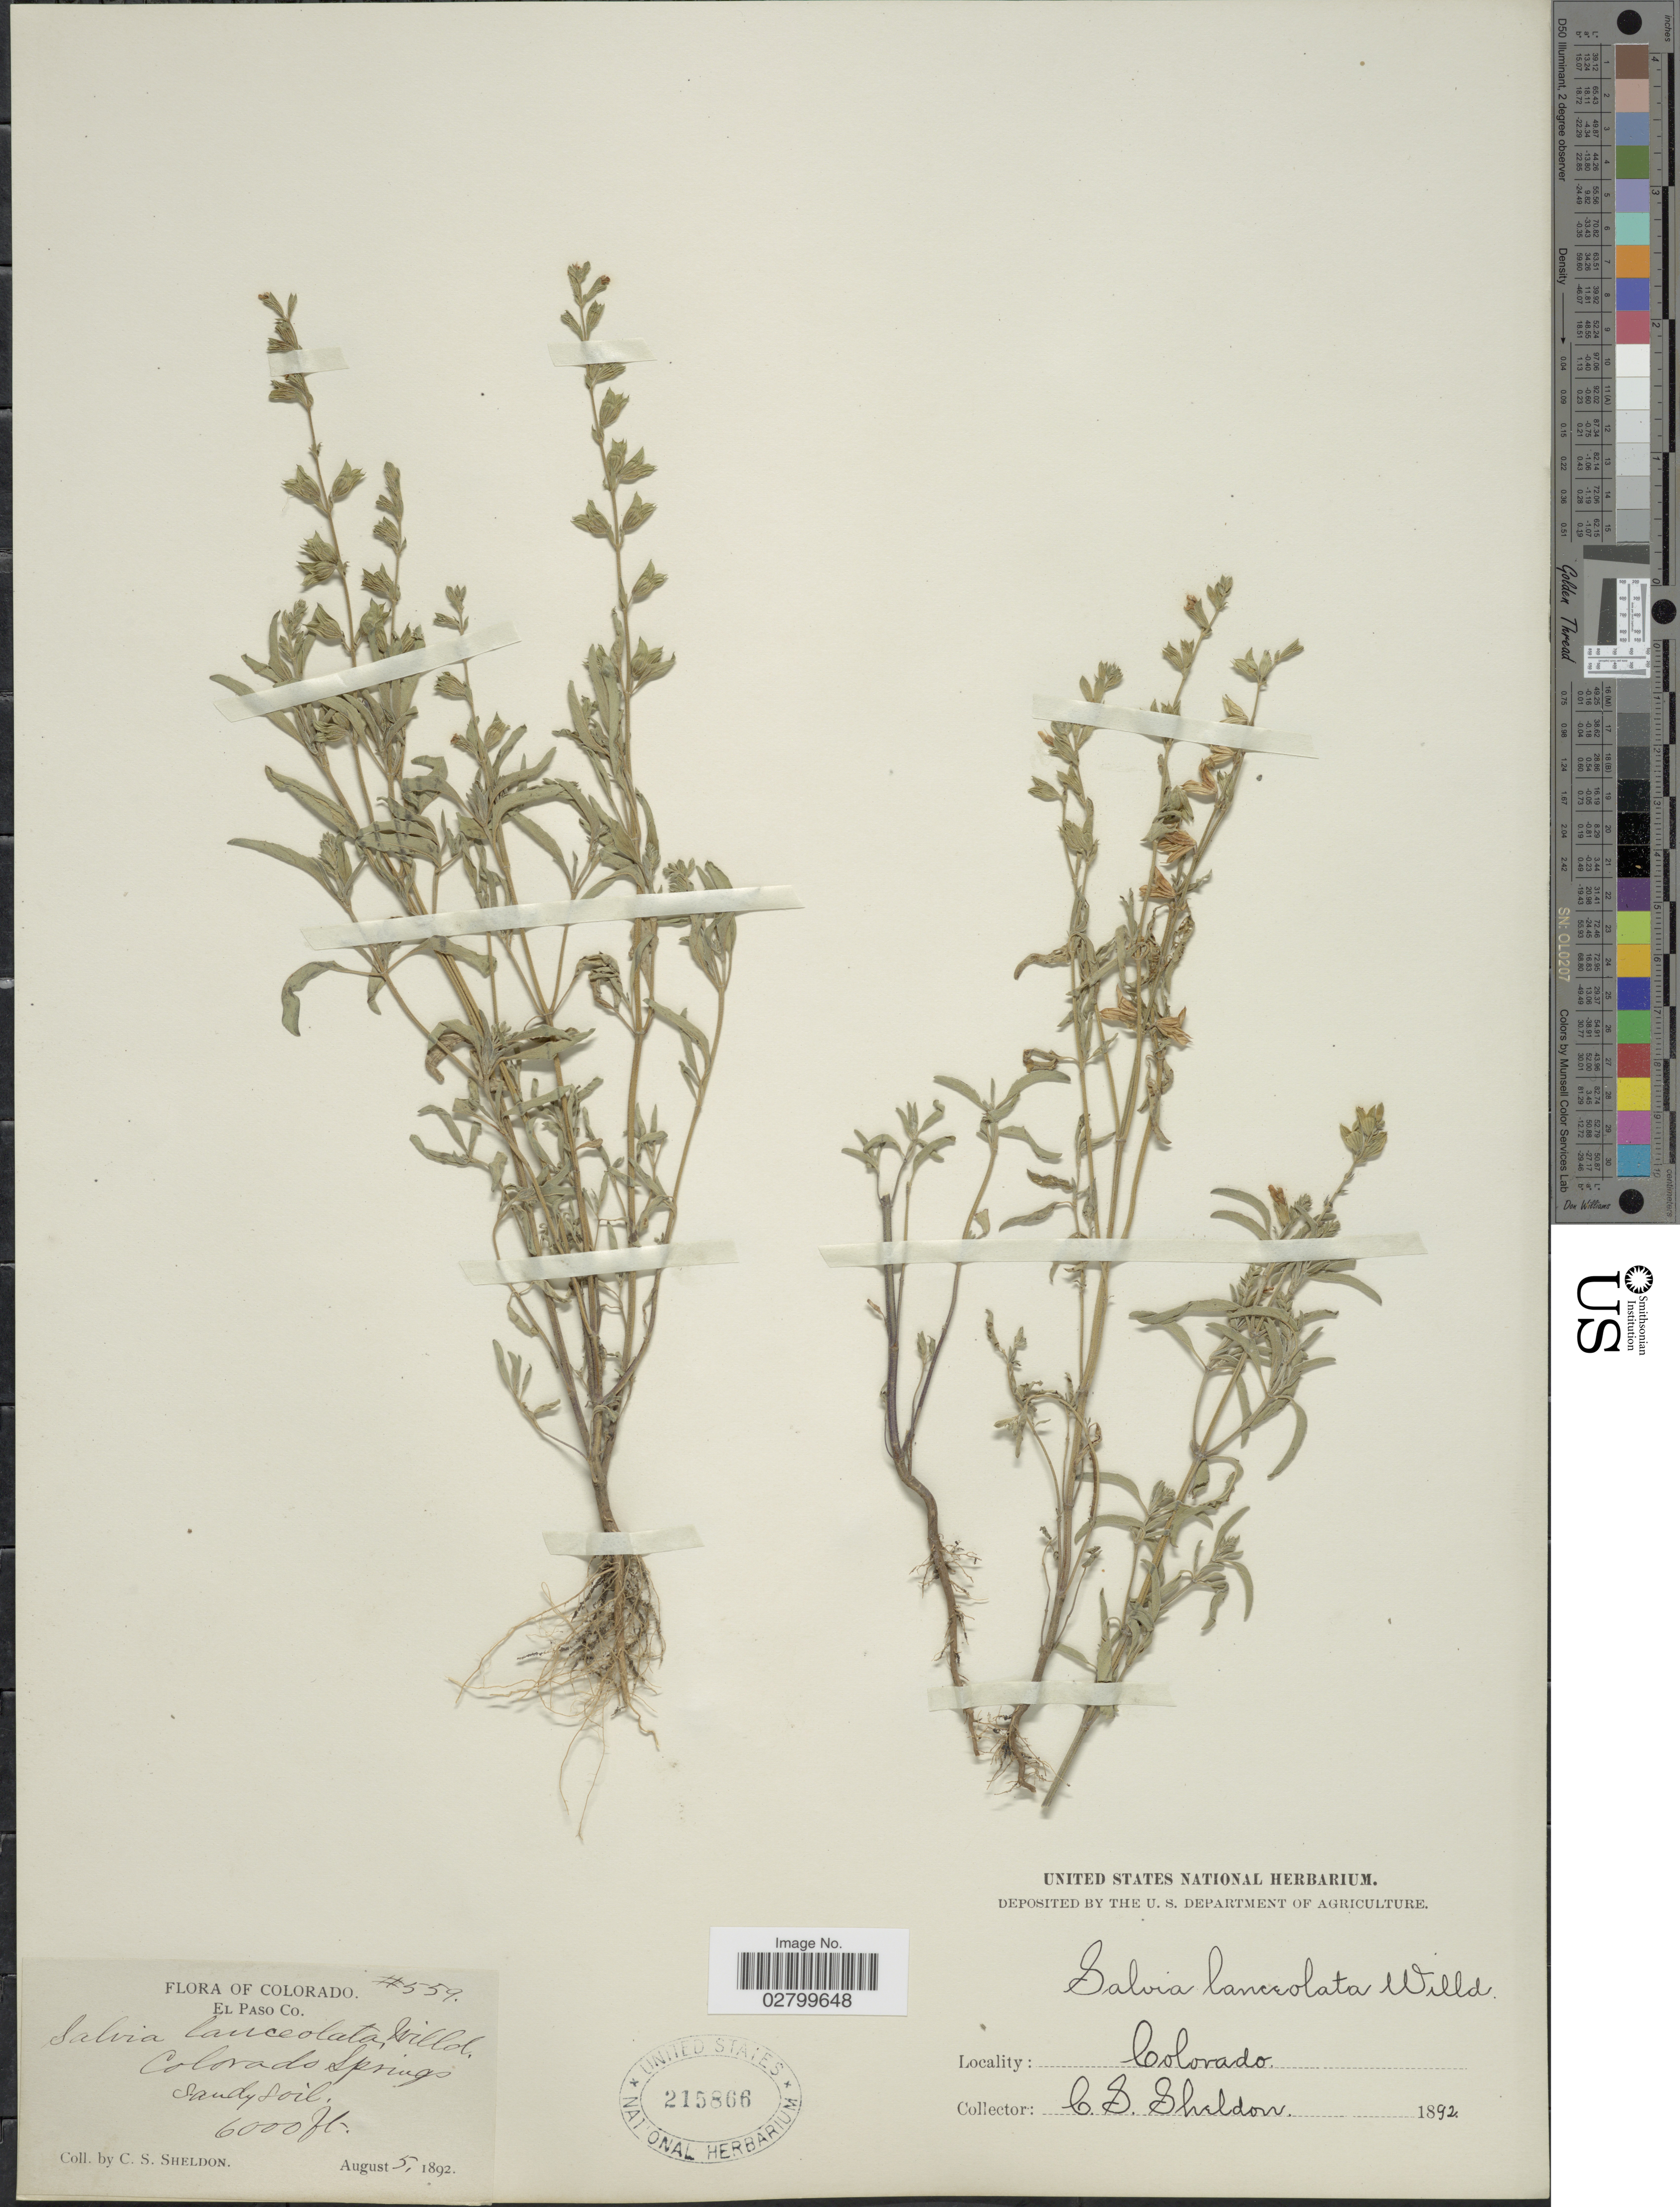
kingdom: Plantae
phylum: Tracheophyta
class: Magnoliopsida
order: Lamiales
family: Lamiaceae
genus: Salvia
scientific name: Salvia lanceolata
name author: Brouss.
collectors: C. S. Sheldon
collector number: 559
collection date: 1892-08-05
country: United States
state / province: Colorado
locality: El Paso Co. Colorado Springs.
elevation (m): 1829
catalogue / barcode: US 215866